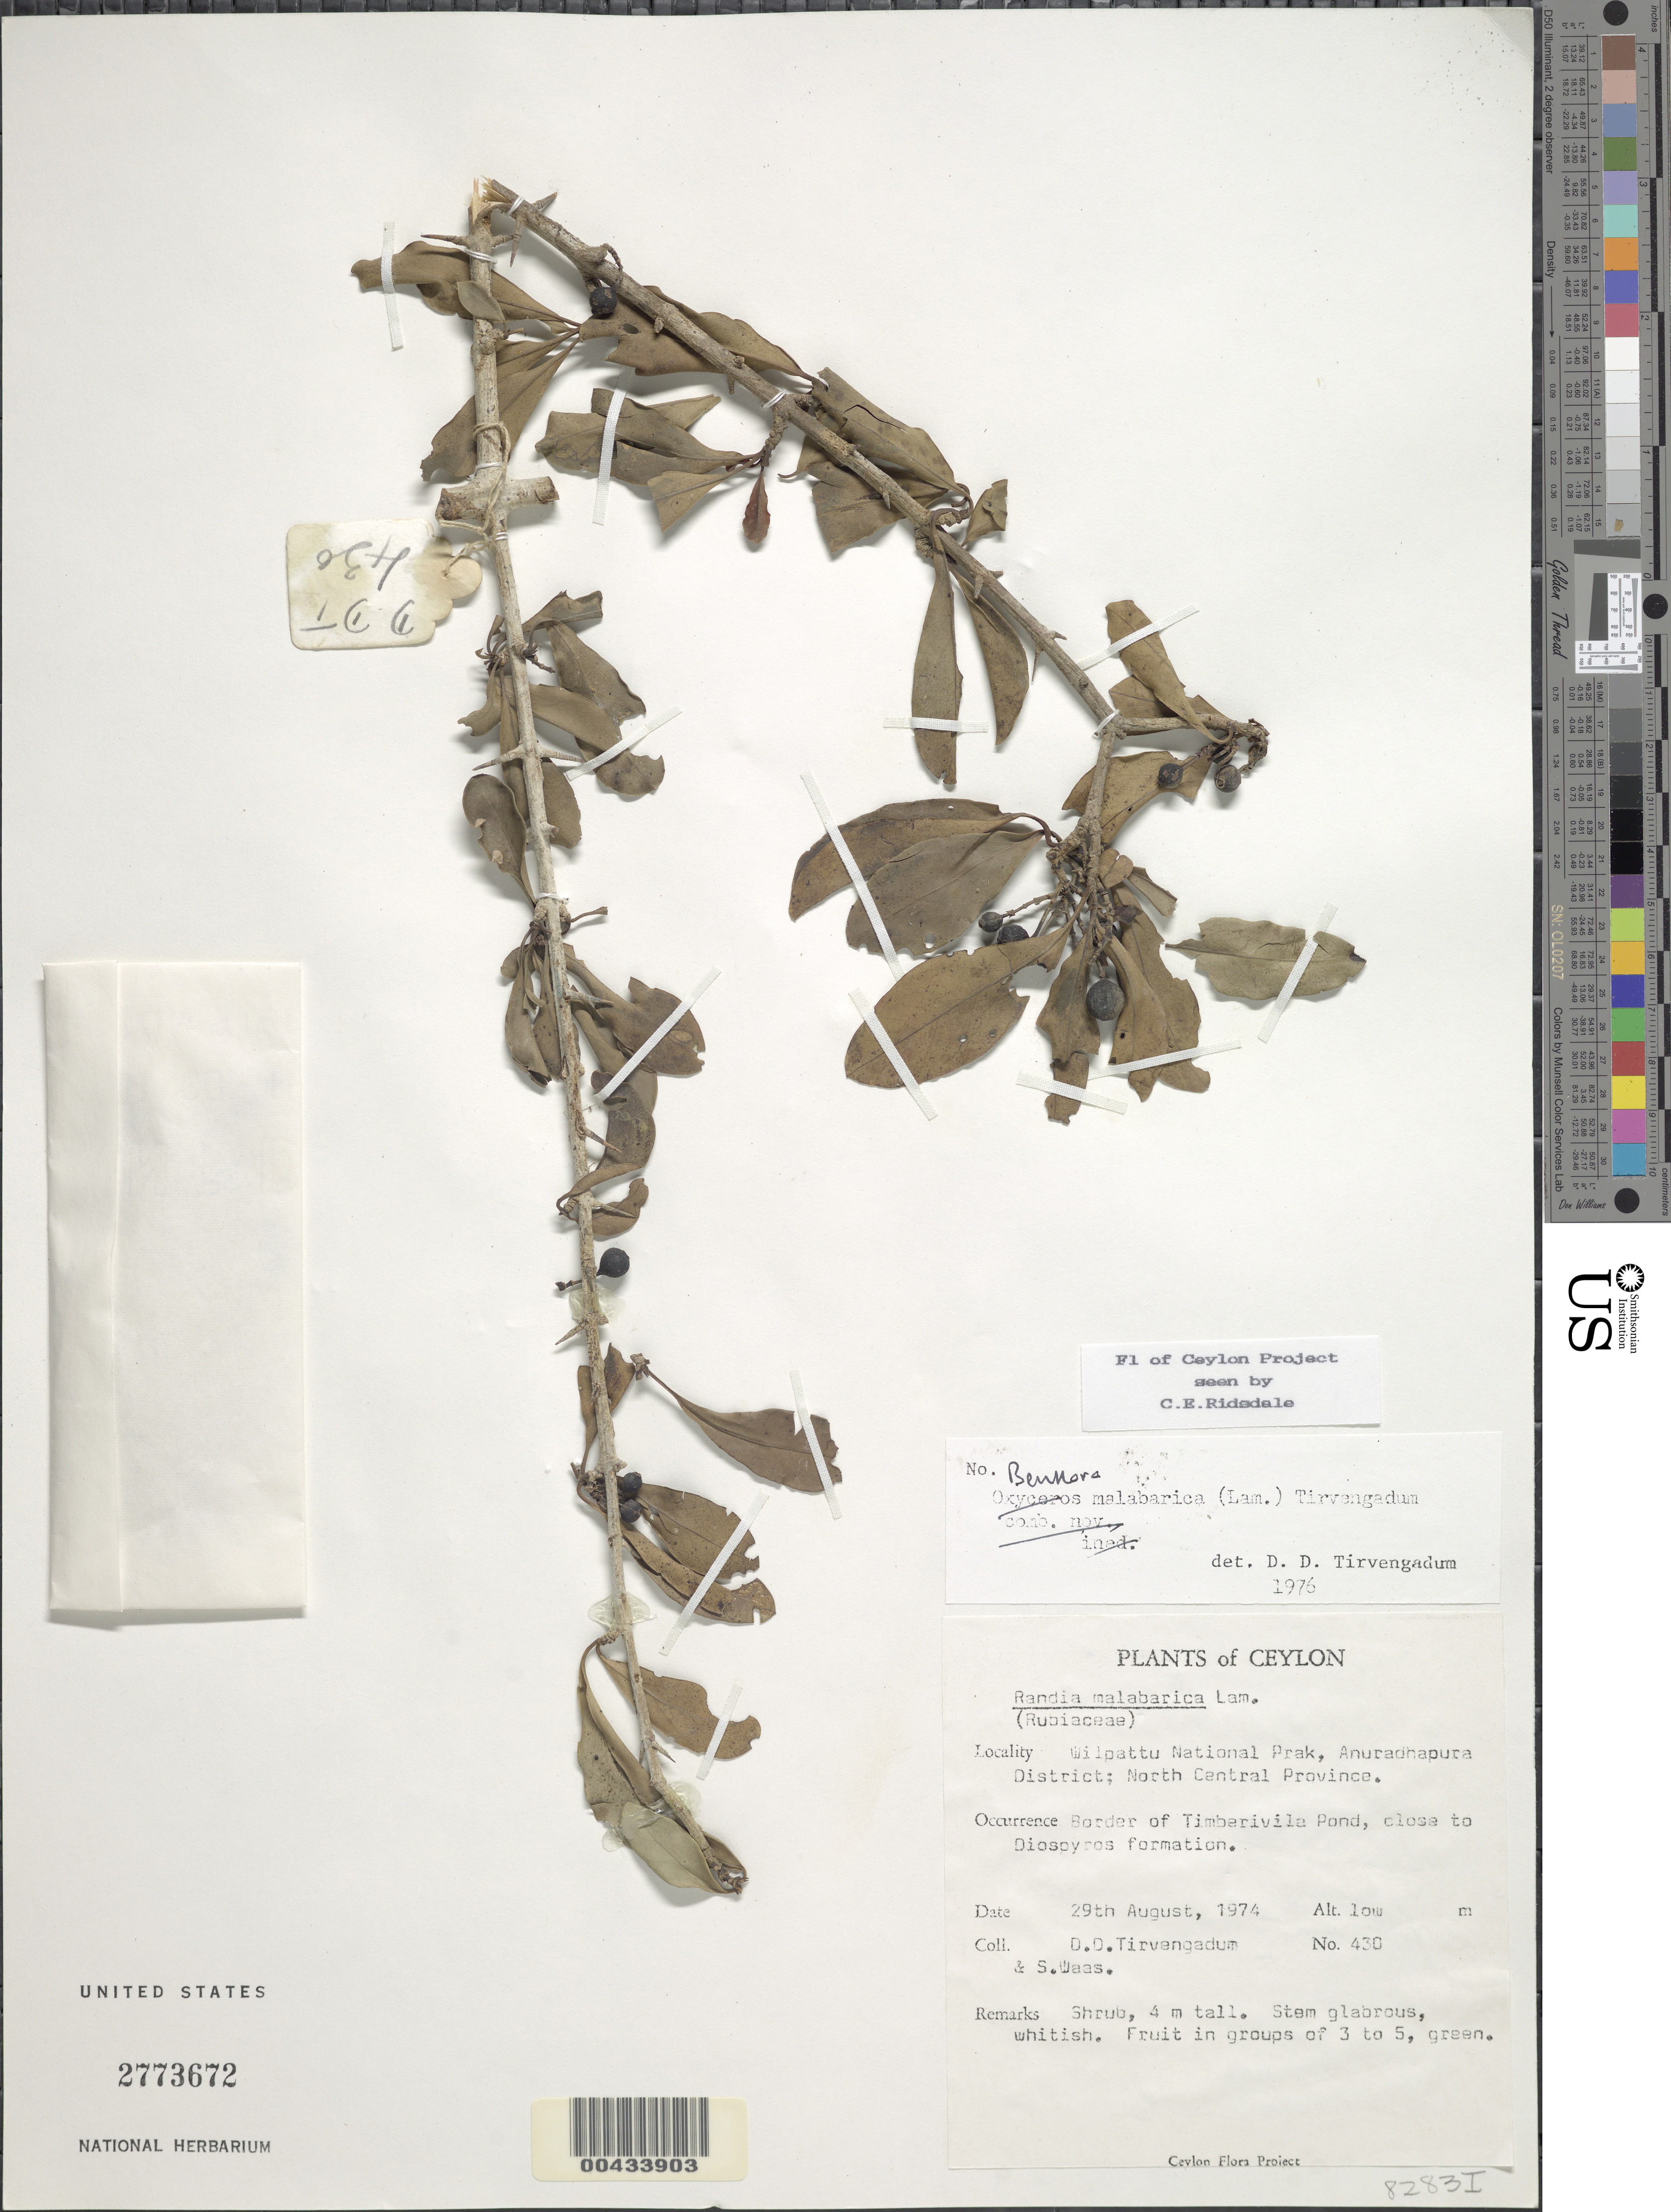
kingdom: Plantae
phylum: Tracheophyta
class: Magnoliopsida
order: Gentianales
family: Rubiaceae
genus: Benkara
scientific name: Benkara malabarica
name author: (Lam.) Tirveng.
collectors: D. Tirvengadum & S. Waas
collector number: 430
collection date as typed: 29 Aug 1974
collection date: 1974-08-29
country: Sri Lanka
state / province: North Central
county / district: Anuradhapura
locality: Wilpattu Natl Park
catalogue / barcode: US 2773672